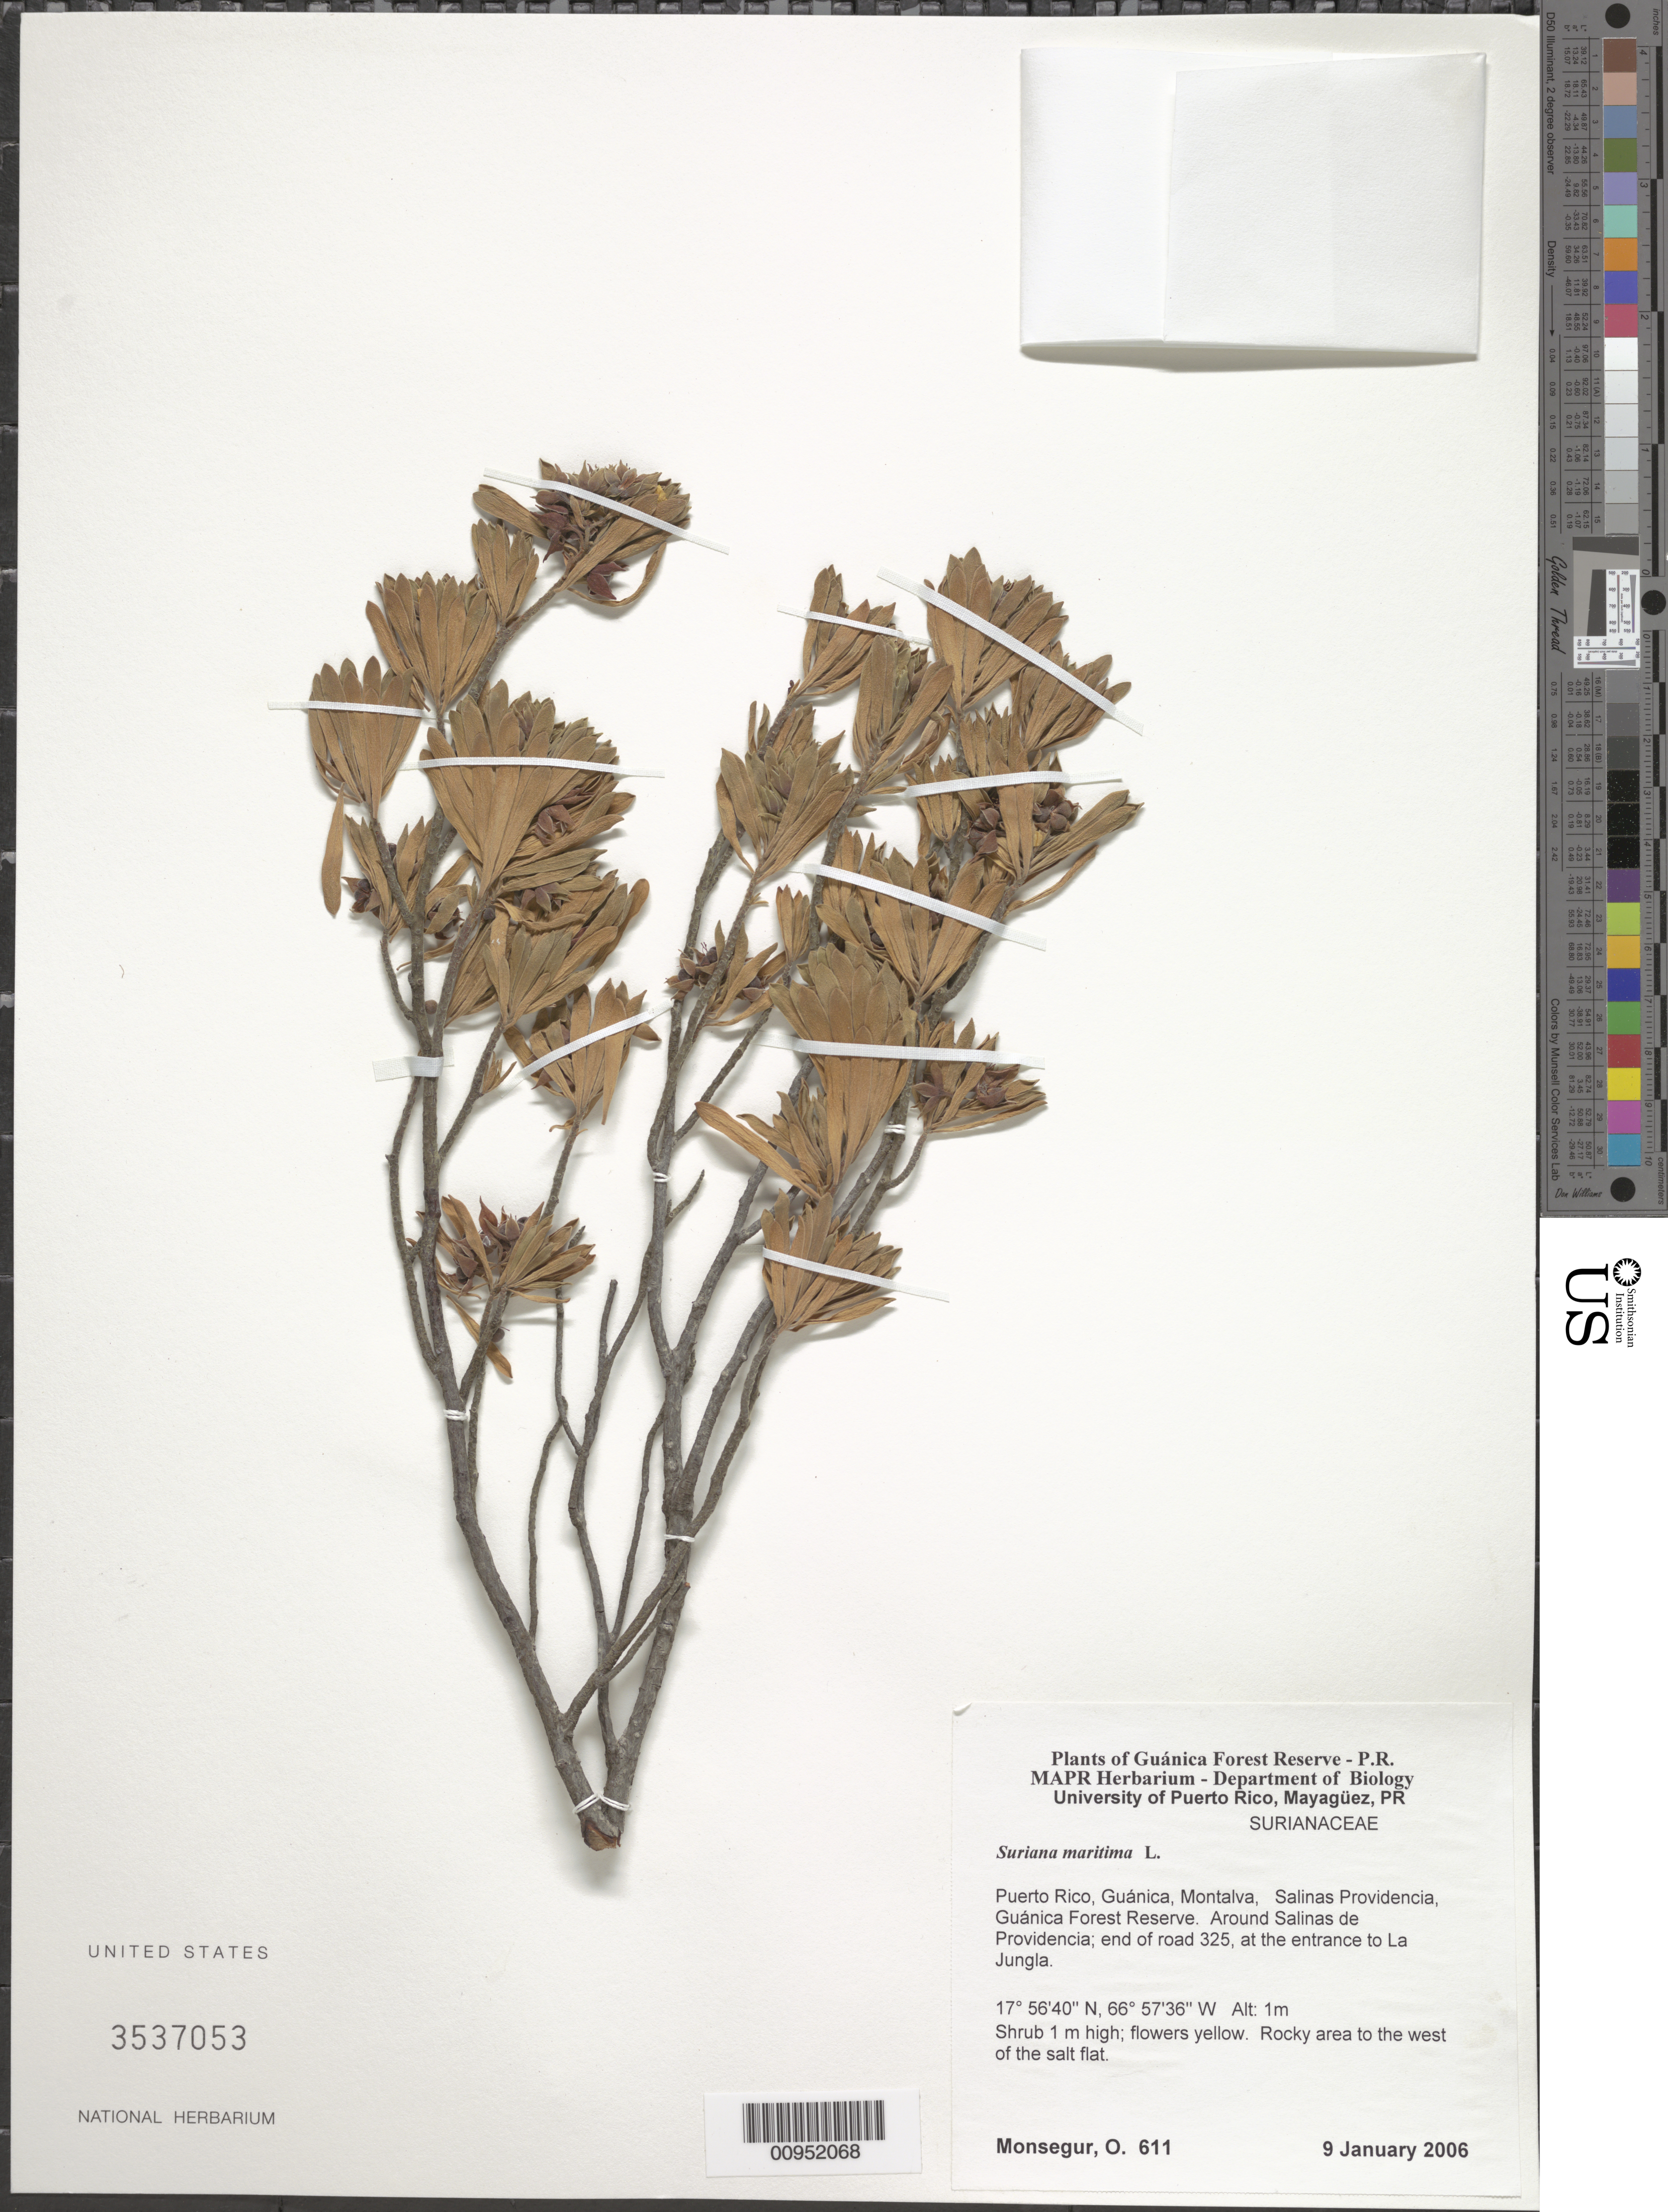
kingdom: Plantae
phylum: Tracheophyta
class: Magnoliopsida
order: Fabales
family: Surianaceae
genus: Suriana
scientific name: Suriana maritima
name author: L.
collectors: O. Monsegur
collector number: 611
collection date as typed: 09 Jan 2006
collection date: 2006-01-09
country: Puerto Rico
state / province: Guánica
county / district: Montalva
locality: Guánica Forest Reserve. Around Salinas de Providencia; end of road 325, at the entrance to La Jungla.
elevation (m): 1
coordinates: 17.56398, 66.57363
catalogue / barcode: US 3537053